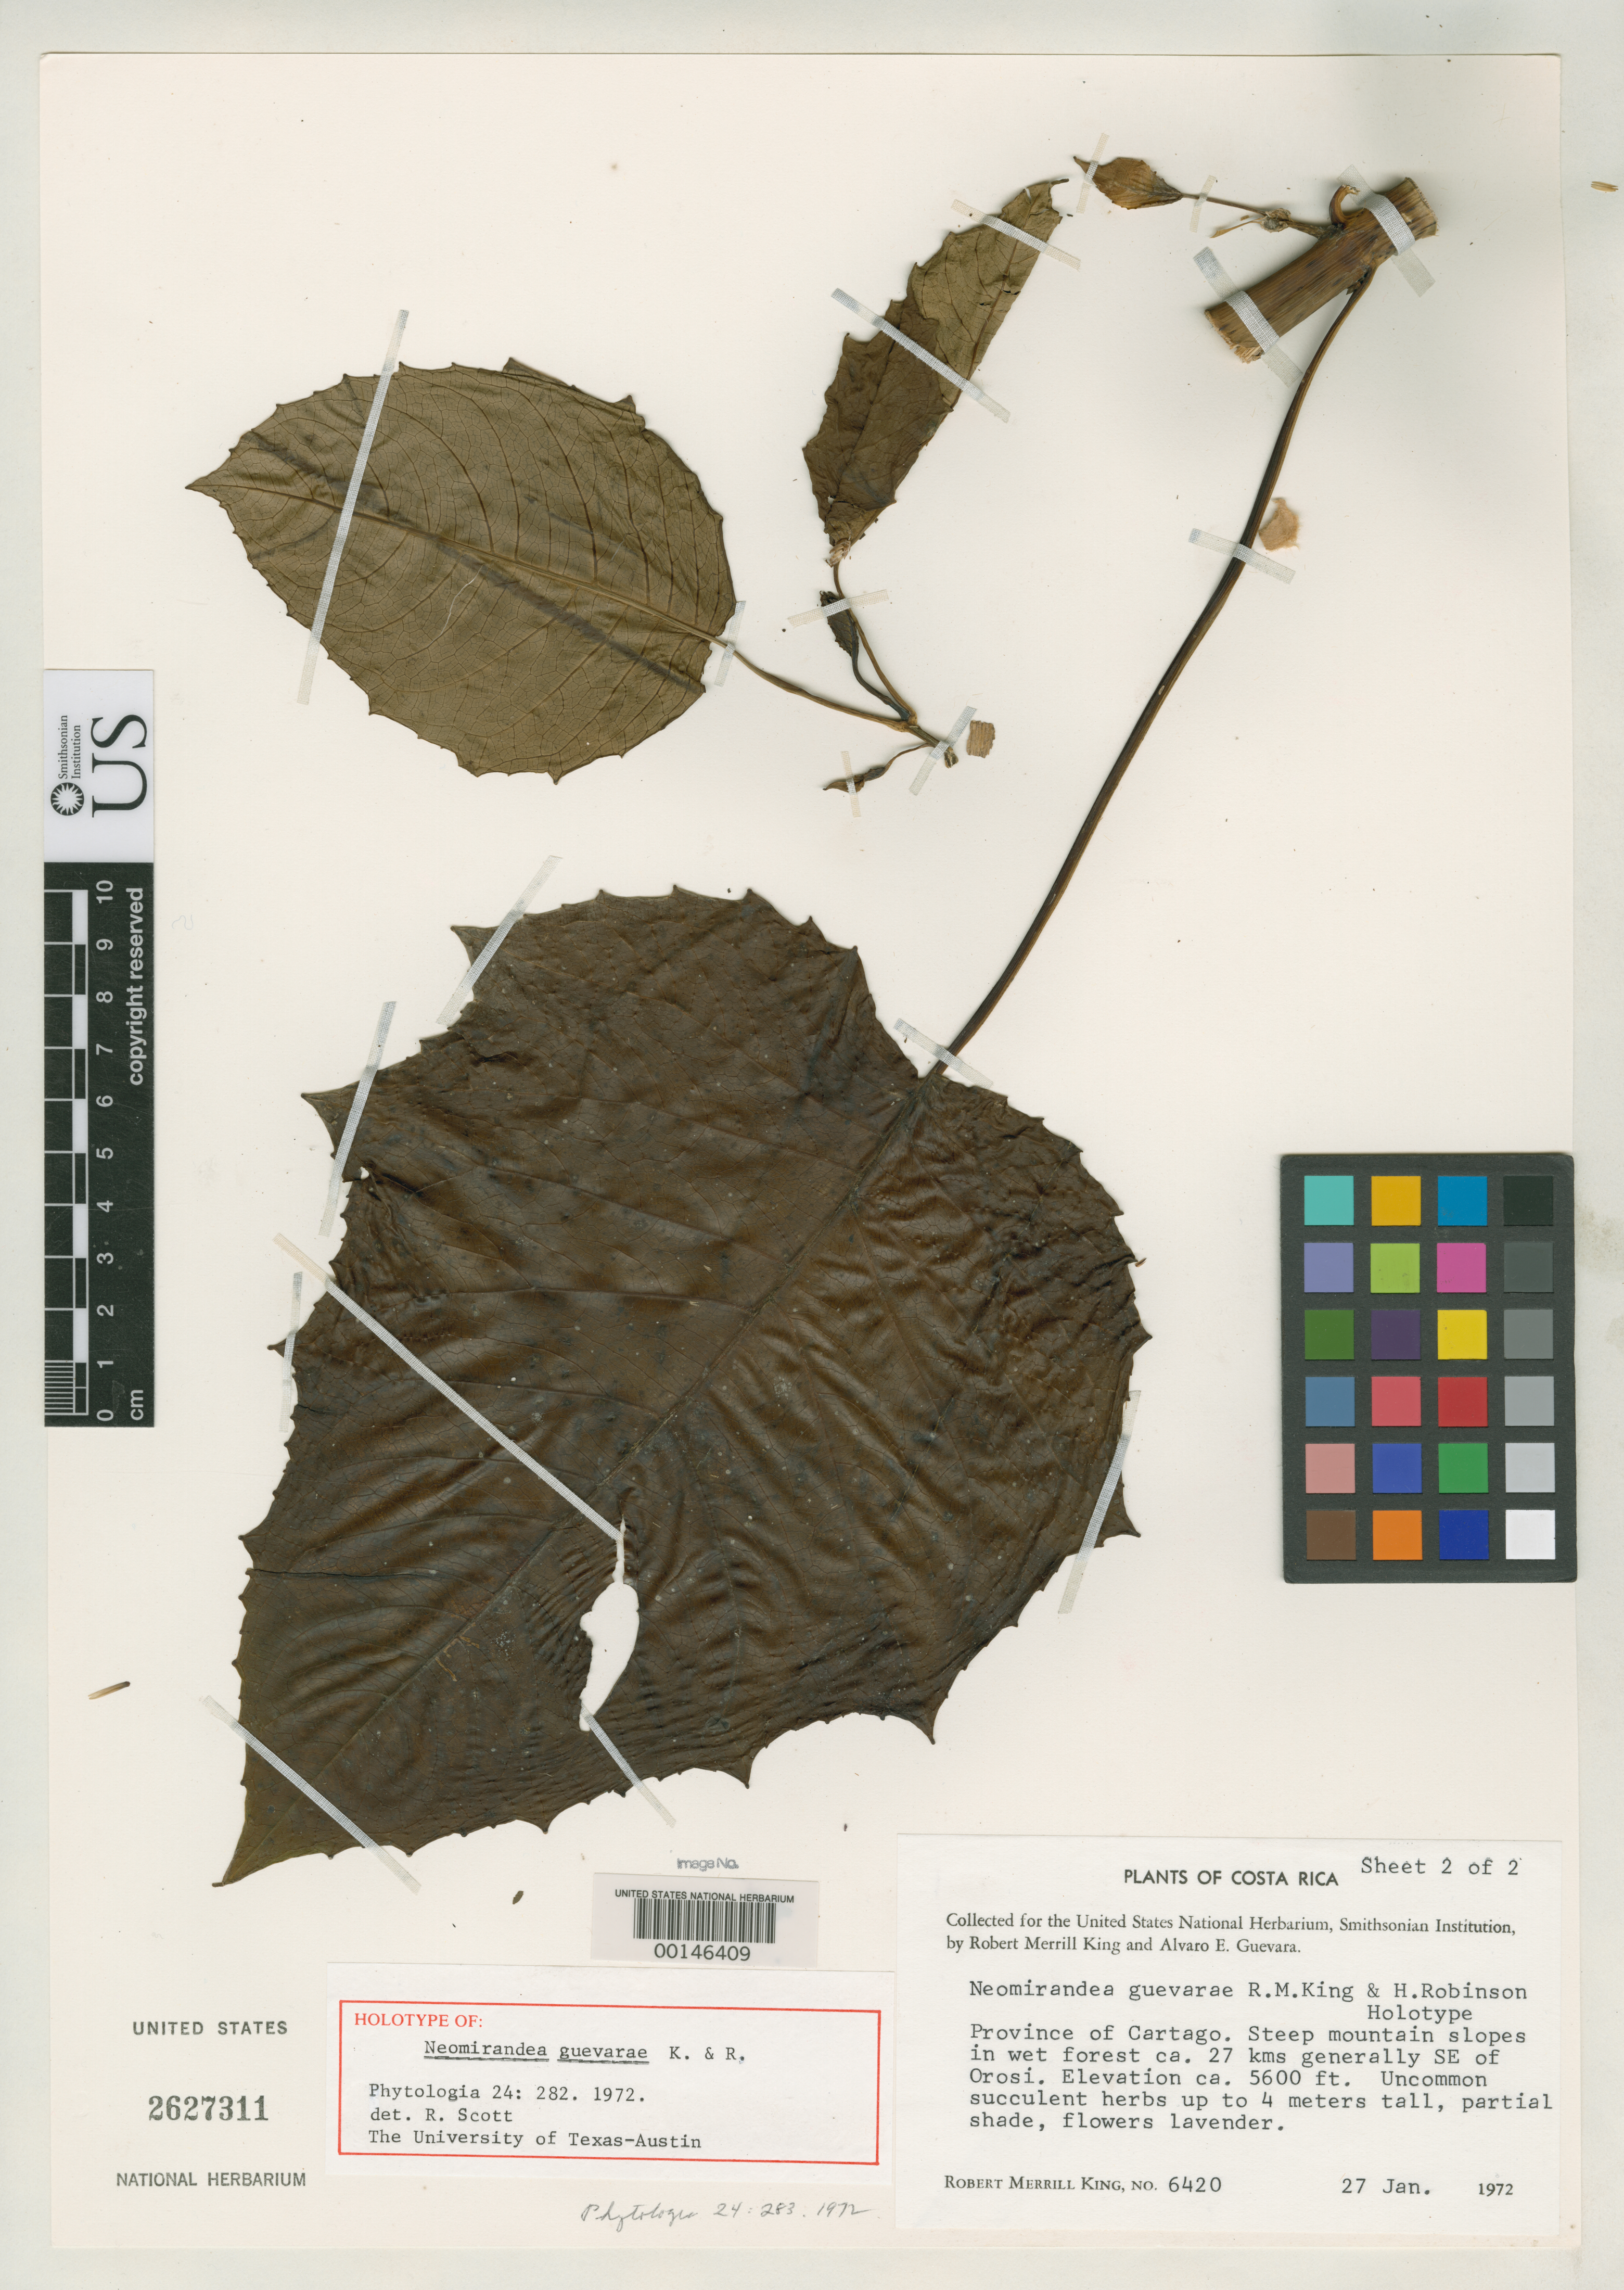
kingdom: Plantae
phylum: Tracheophyta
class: Magnoliopsida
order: Asterales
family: Asteraceae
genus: Neomirandea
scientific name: Neomirandea guevarae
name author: R.M. King & H. Rob.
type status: Holotype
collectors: R. M. King & A. E. Guevara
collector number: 6420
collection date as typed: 27 Jan 1972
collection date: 1972-01-27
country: Costa Rica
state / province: Cartago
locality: Ca. 27 km generally SE of Orosi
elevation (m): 1707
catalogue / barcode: US 2627311